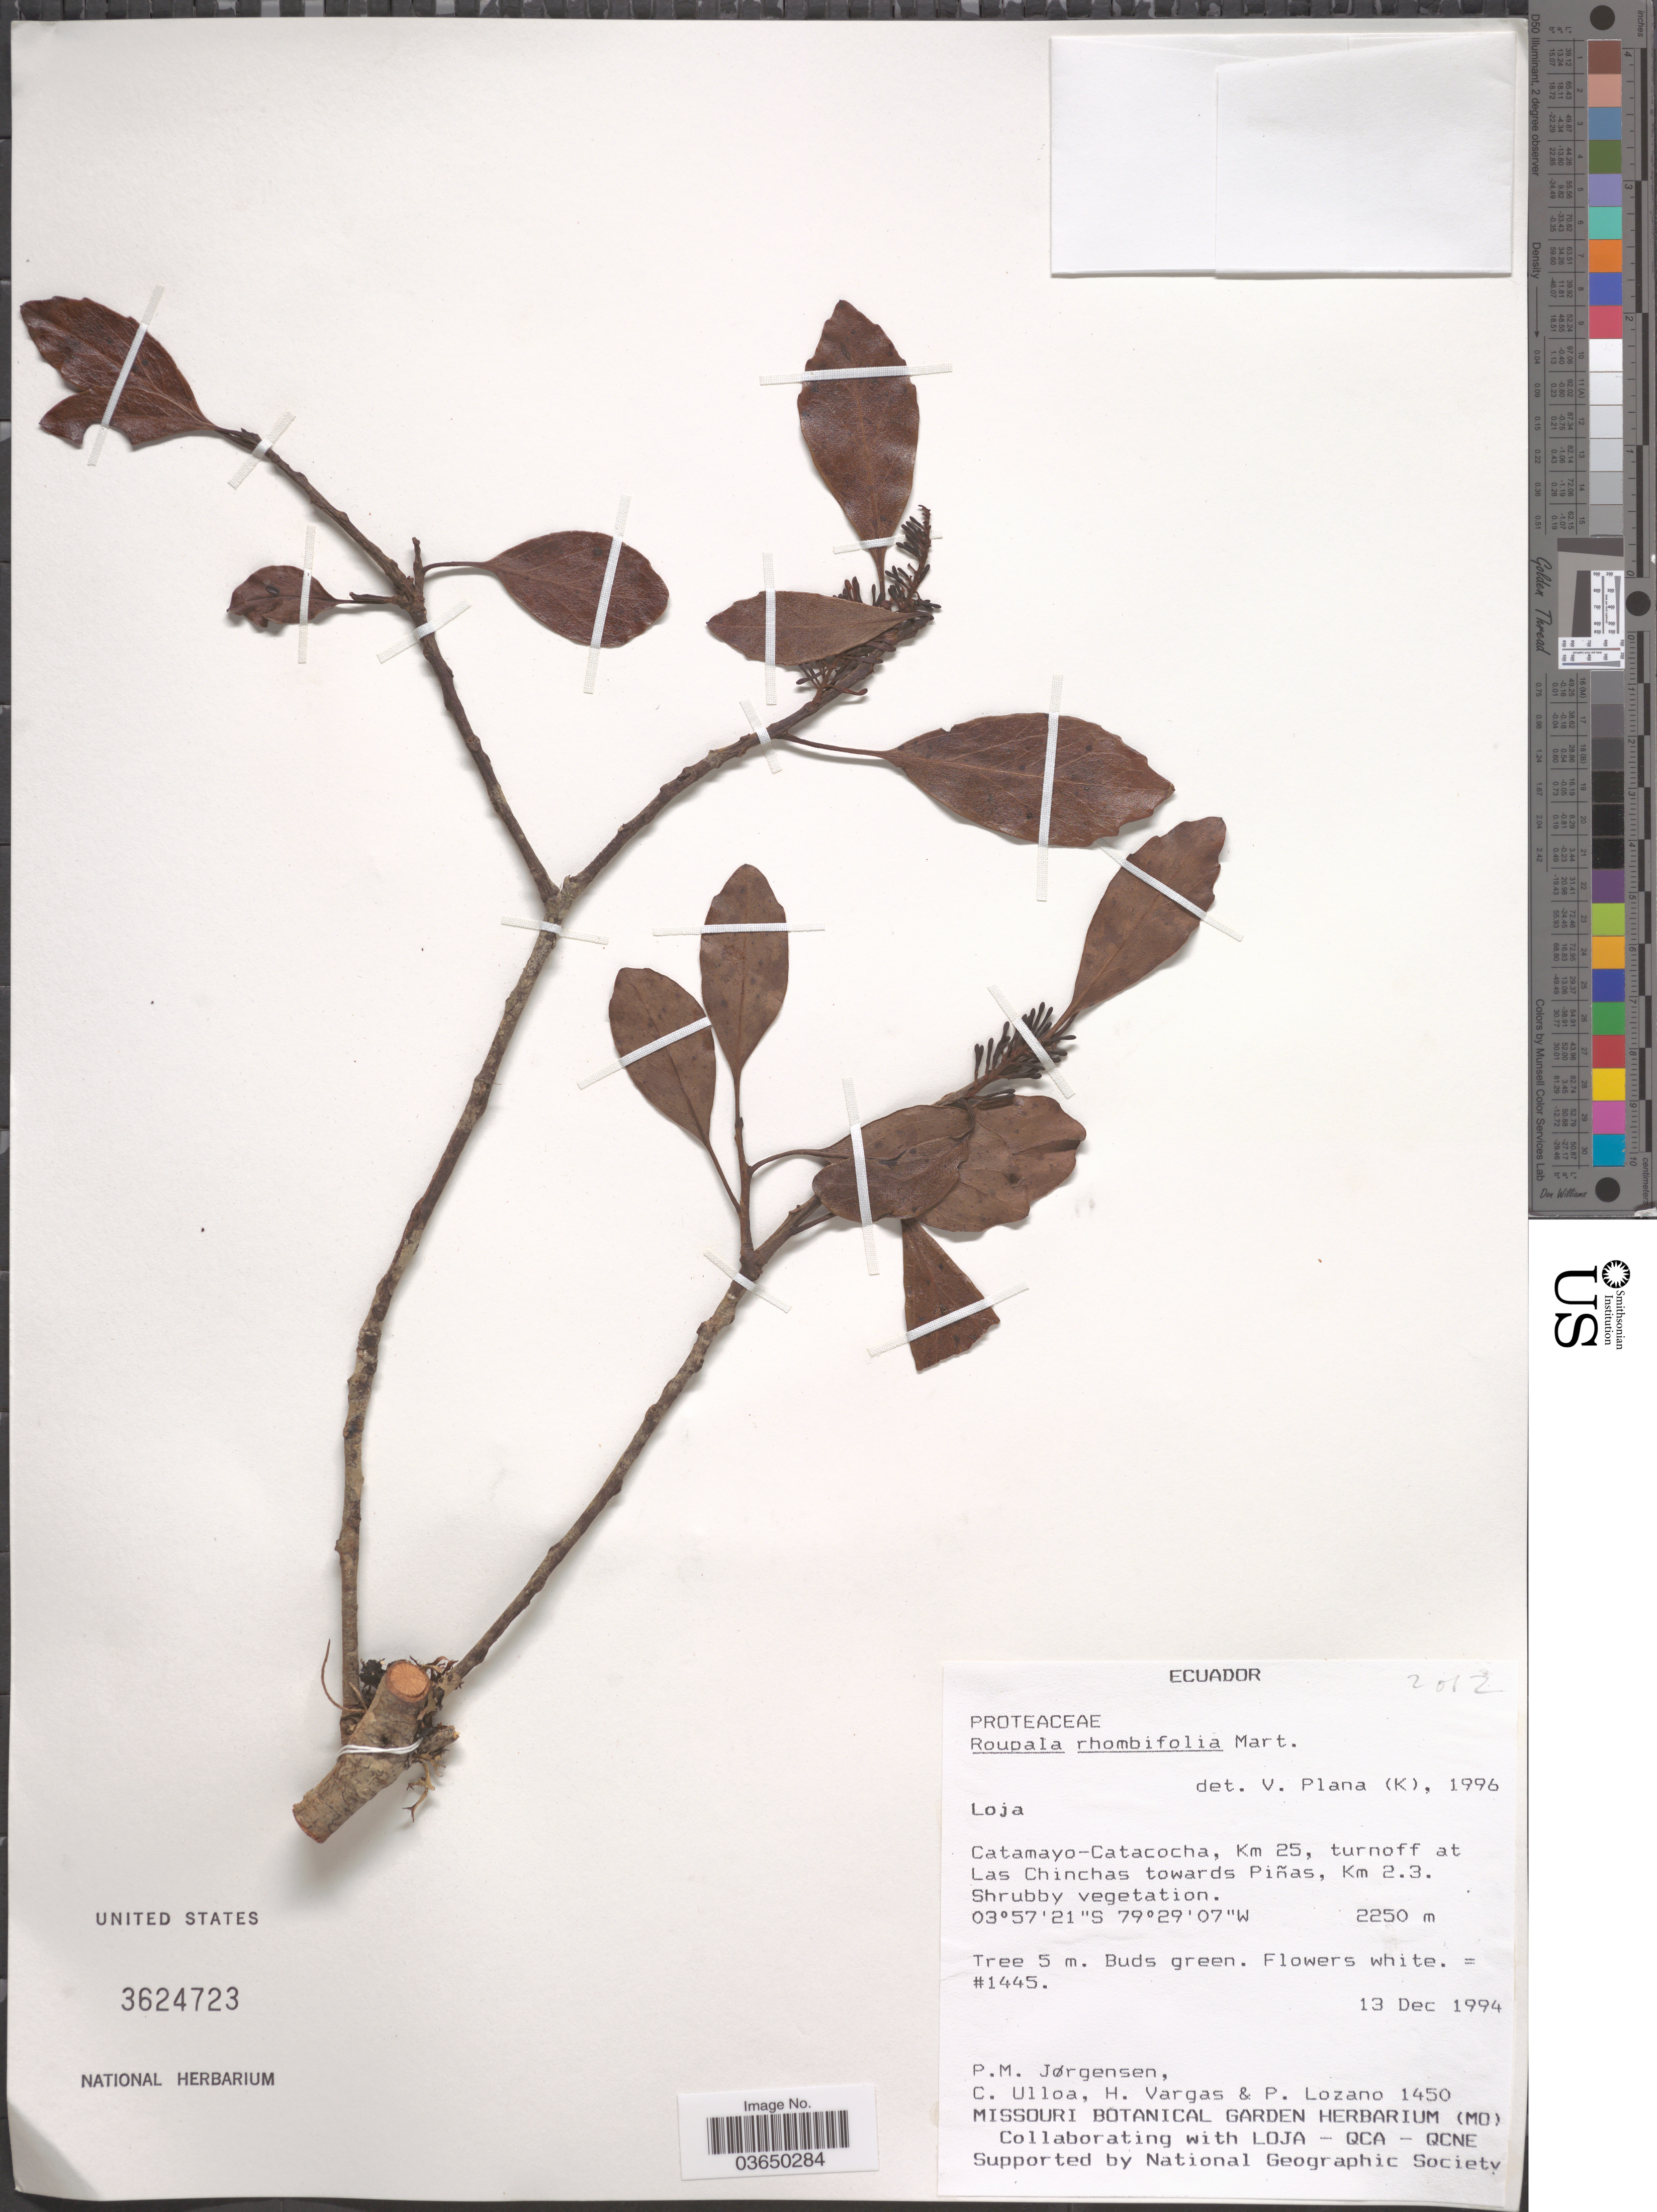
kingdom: Plantae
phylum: Tracheophyta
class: Magnoliopsida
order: Proteales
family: Proteaceae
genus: Roupala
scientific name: Roupala rhombifolia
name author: Mart. ex Meisn.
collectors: P. Jørgensen, C. Ulloa, H. Vargas & P. Lozano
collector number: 1450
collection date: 1994-12-13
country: Ecuador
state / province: Loja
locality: Catamayo-Catacocha, Km 25, turnoff at Las Chinchas towards Piñas, Km 2.3.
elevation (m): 2250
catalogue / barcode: US 3624723